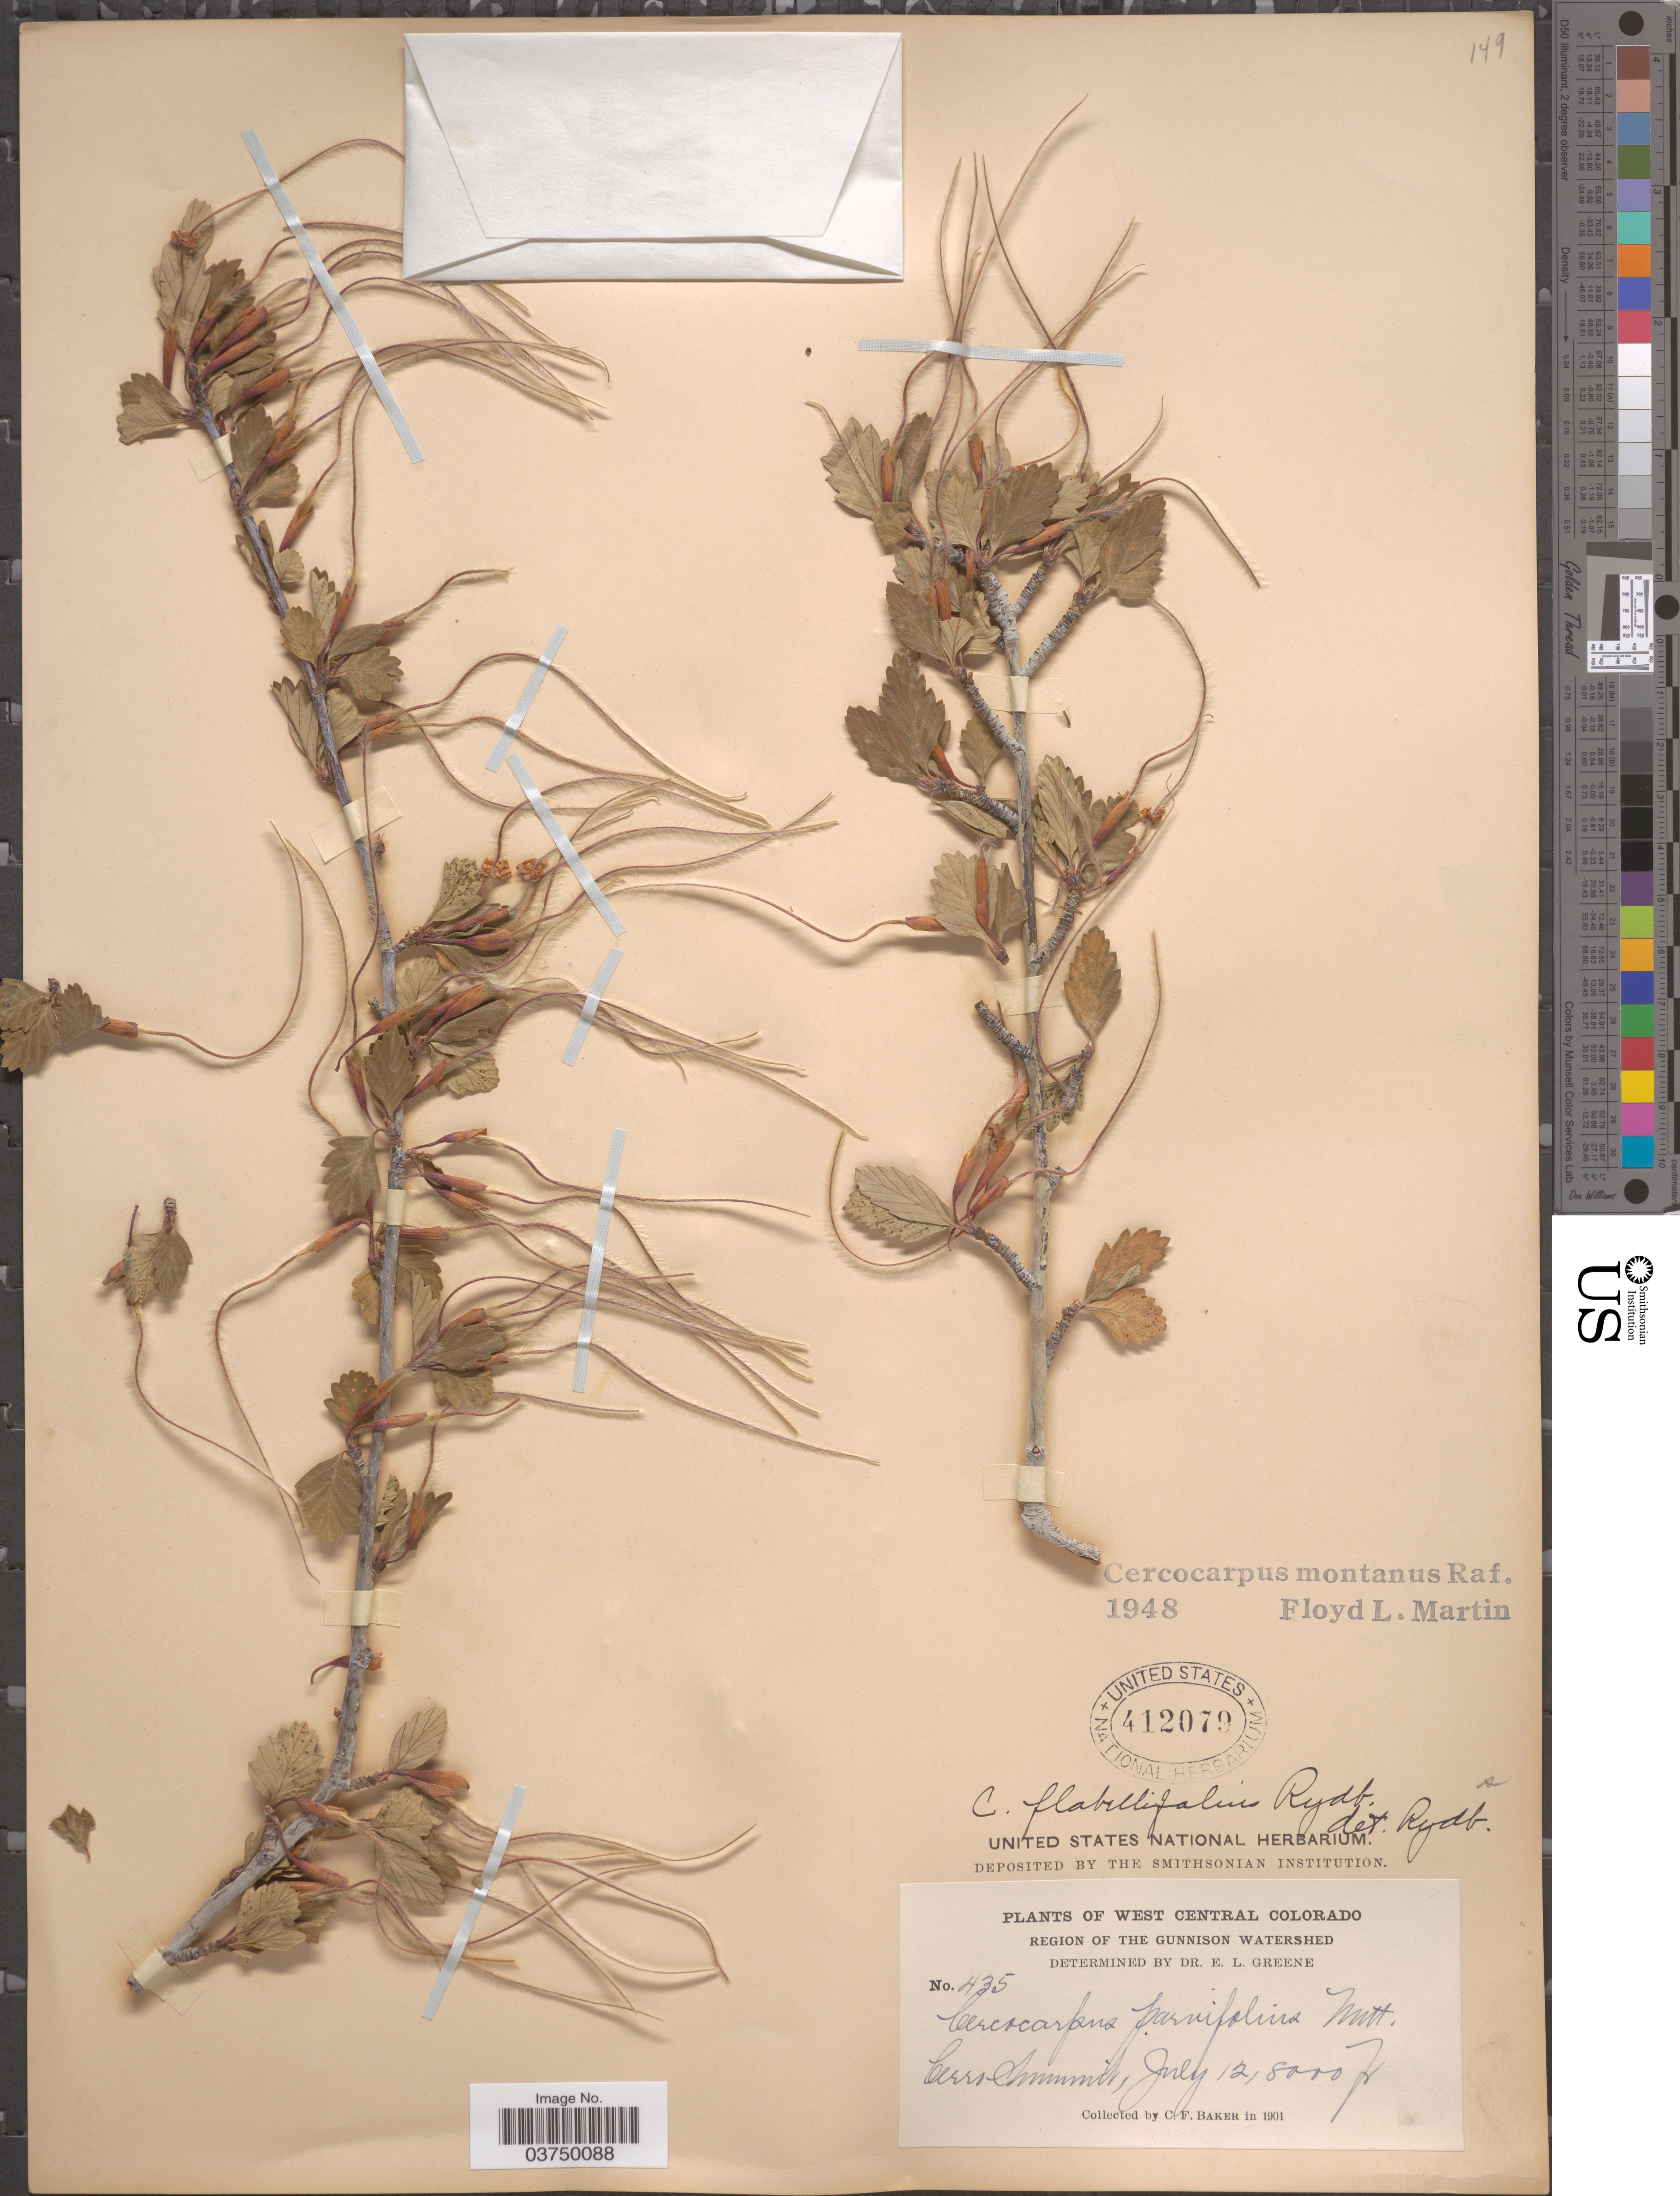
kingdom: Plantae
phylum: Tracheophyta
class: Magnoliopsida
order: Rosales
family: Rosaceae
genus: Cercocarpus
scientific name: Cercocarpus montanus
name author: Raf.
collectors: C. F. Baker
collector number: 435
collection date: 1901-07-12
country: United States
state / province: Colorado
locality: West Central Colorado. Region of the Gunnison Watershed. Cerro Summit.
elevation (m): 2438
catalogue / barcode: US 412079